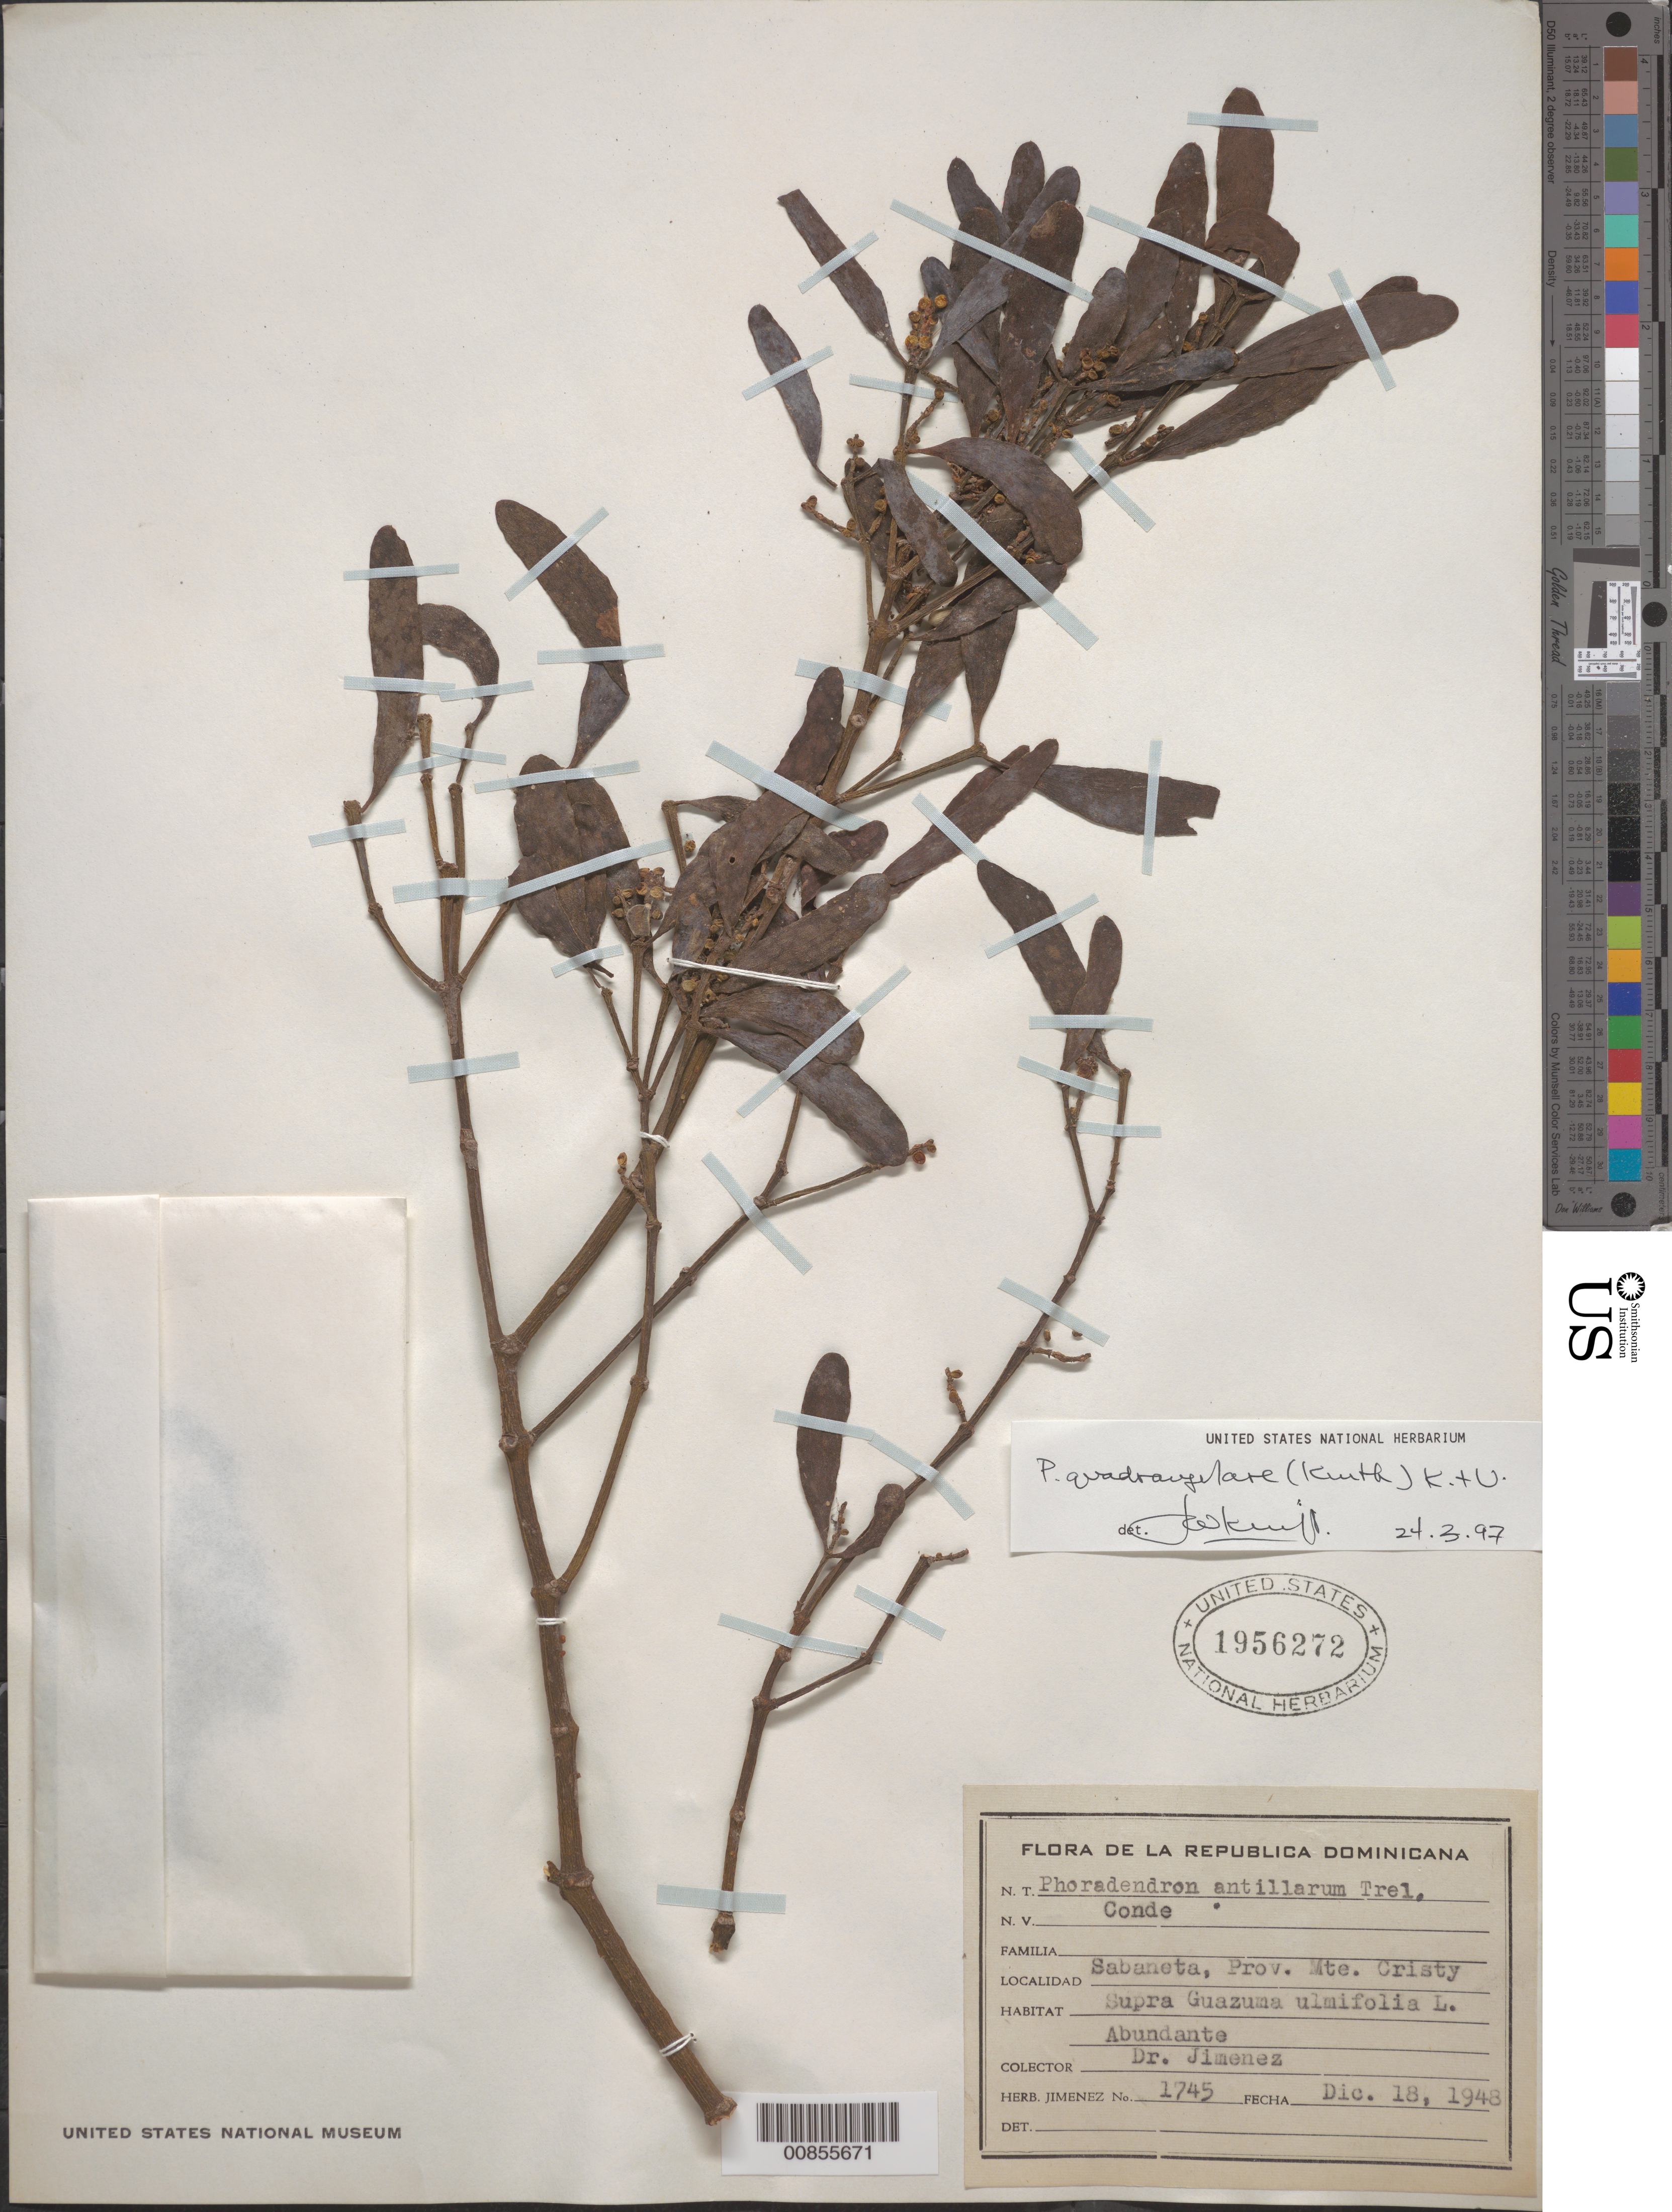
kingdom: Plantae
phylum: Tracheophyta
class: Magnoliopsida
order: Santalales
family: Viscaceae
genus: Phoradendron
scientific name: Phoradendron quadrangulare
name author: (Kunth) Griseb.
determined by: Kuijt, Job, (CANADA)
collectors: J. J. Jiménez Almonte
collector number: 1745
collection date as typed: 18 Dec 1948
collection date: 1948-12-18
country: Dominican Republic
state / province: Monte Cristi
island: Hispaniola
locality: Sabaneta.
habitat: Supra Guazuma ulmifolia L.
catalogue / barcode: US 1956272